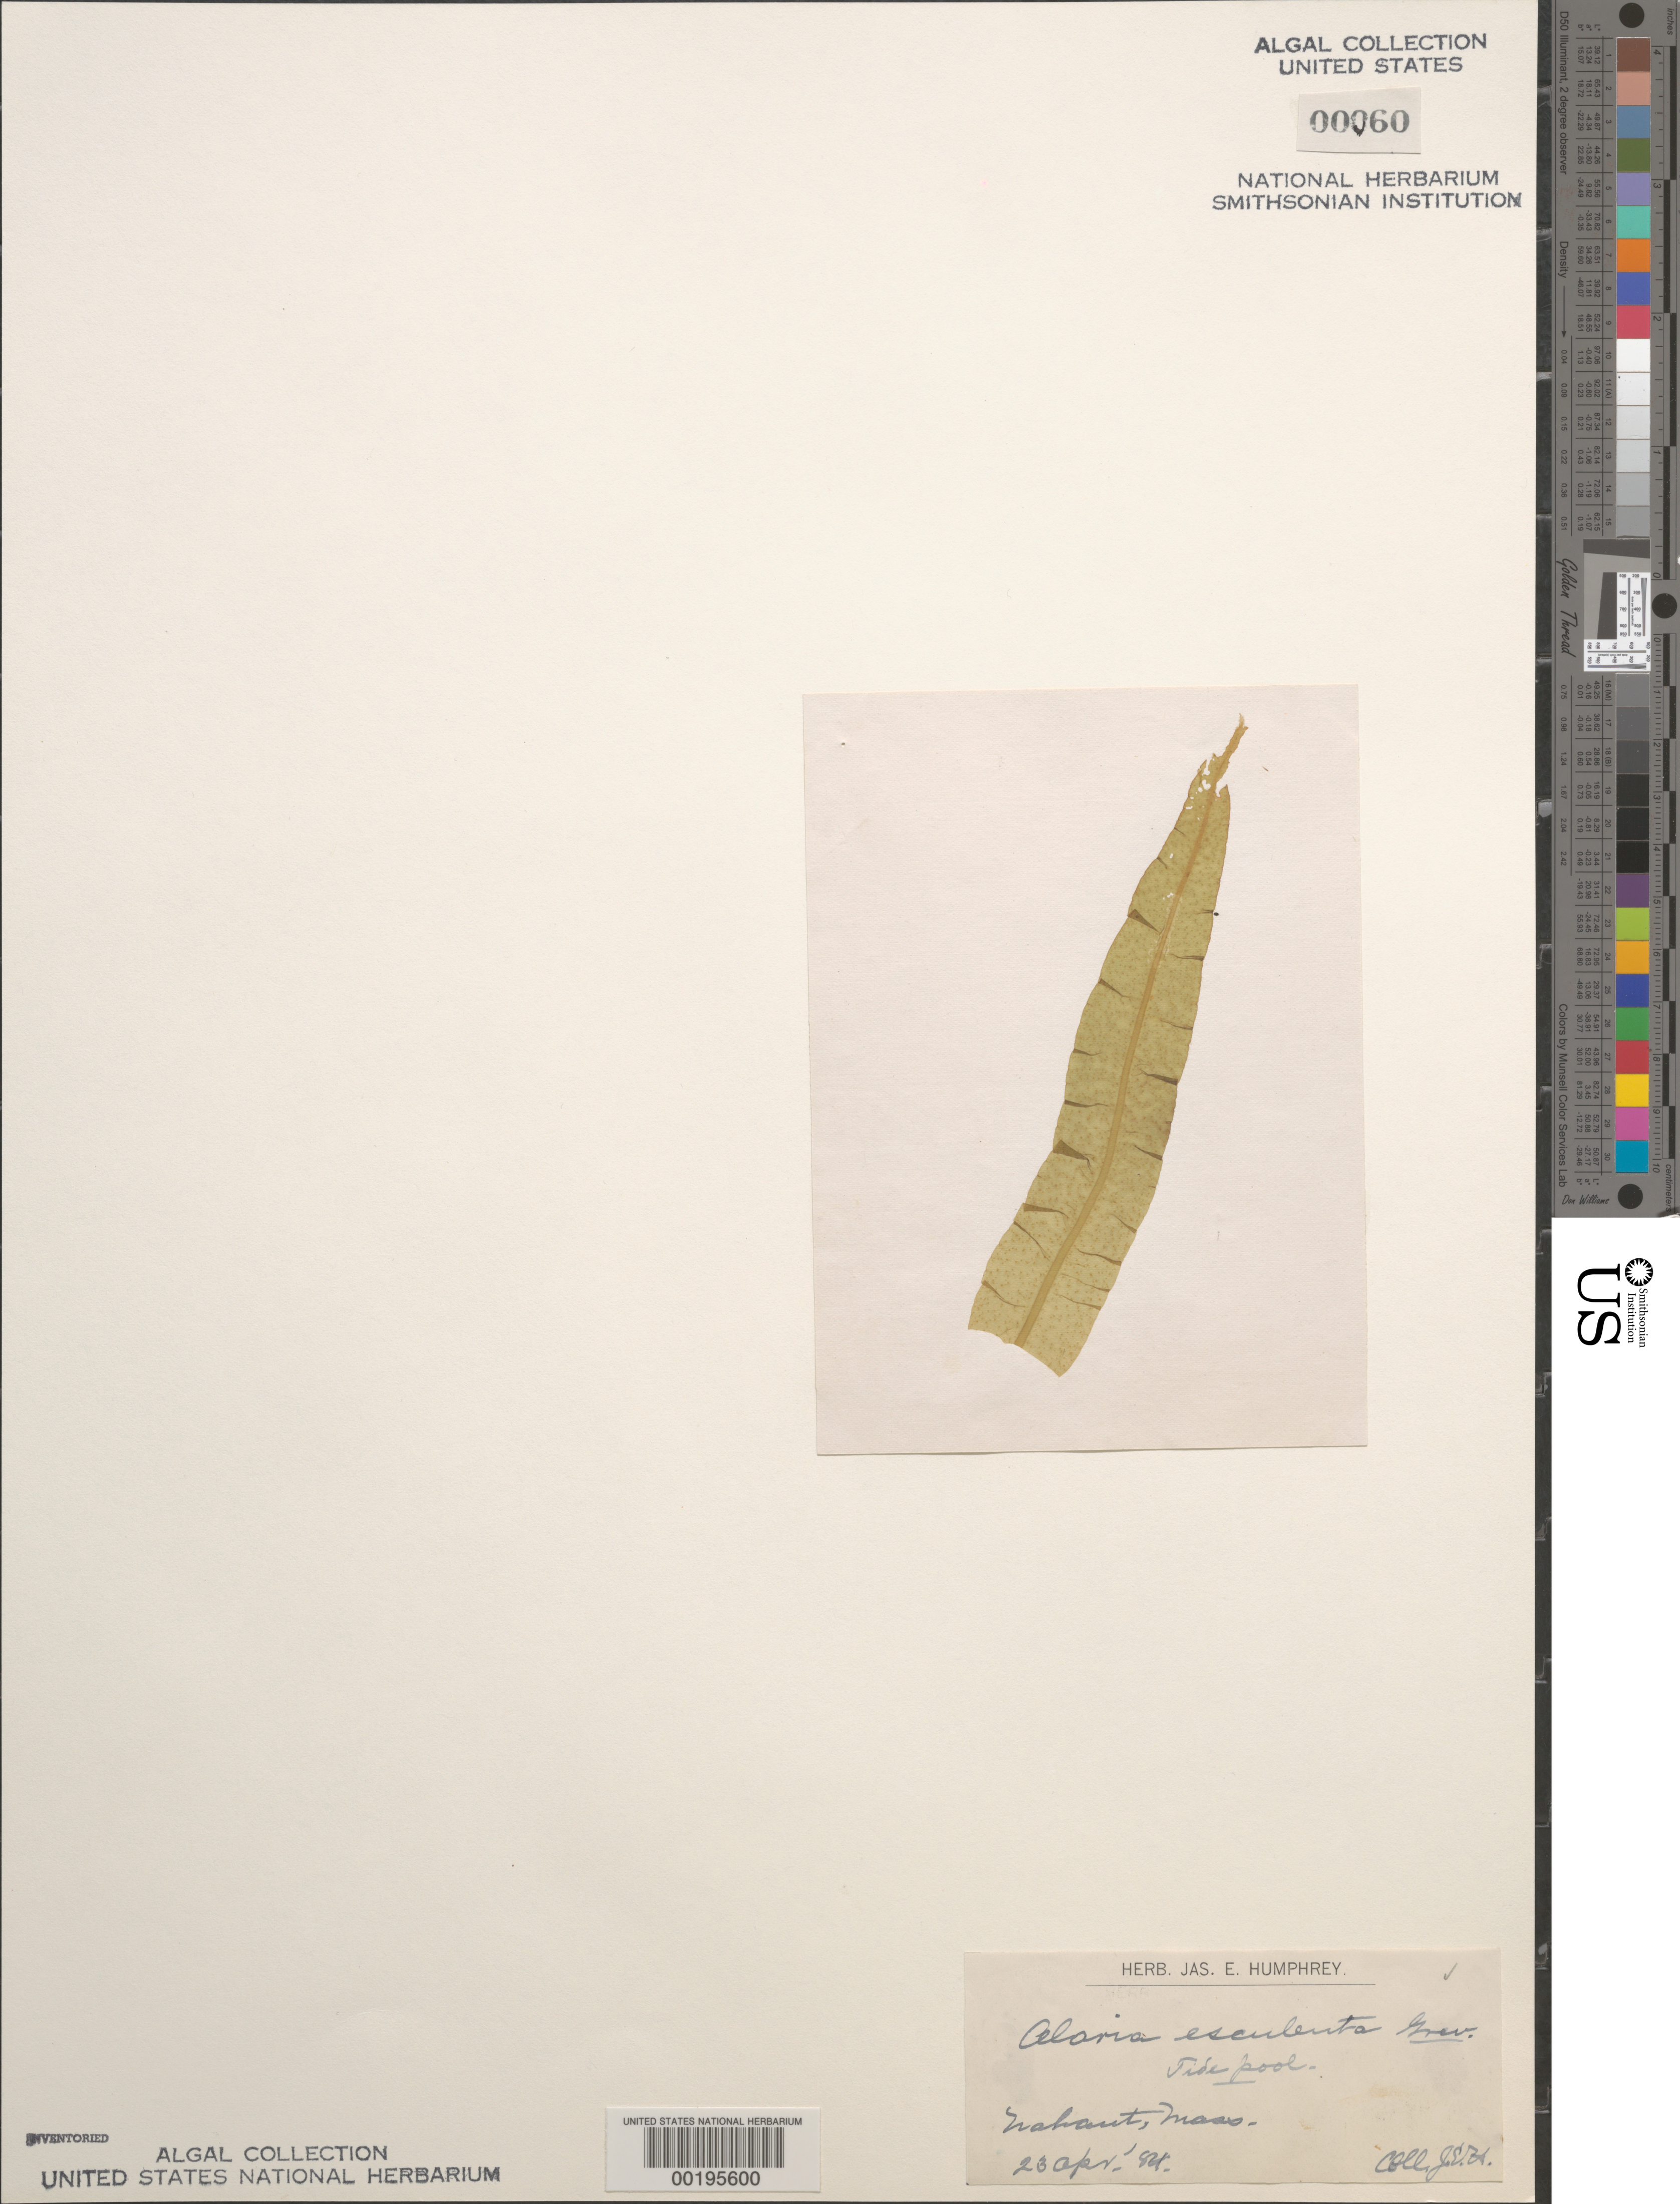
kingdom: Chromista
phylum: Ochrophyta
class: Phaeophyceae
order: Laminariales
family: Alariaceae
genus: Alaria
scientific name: Alaria esculenta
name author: (L.) Greville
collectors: J. Humphrey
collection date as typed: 23 Apr 1884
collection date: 1884-04-23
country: United States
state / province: Massachusetts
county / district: Essex County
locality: Nahant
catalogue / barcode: US 60